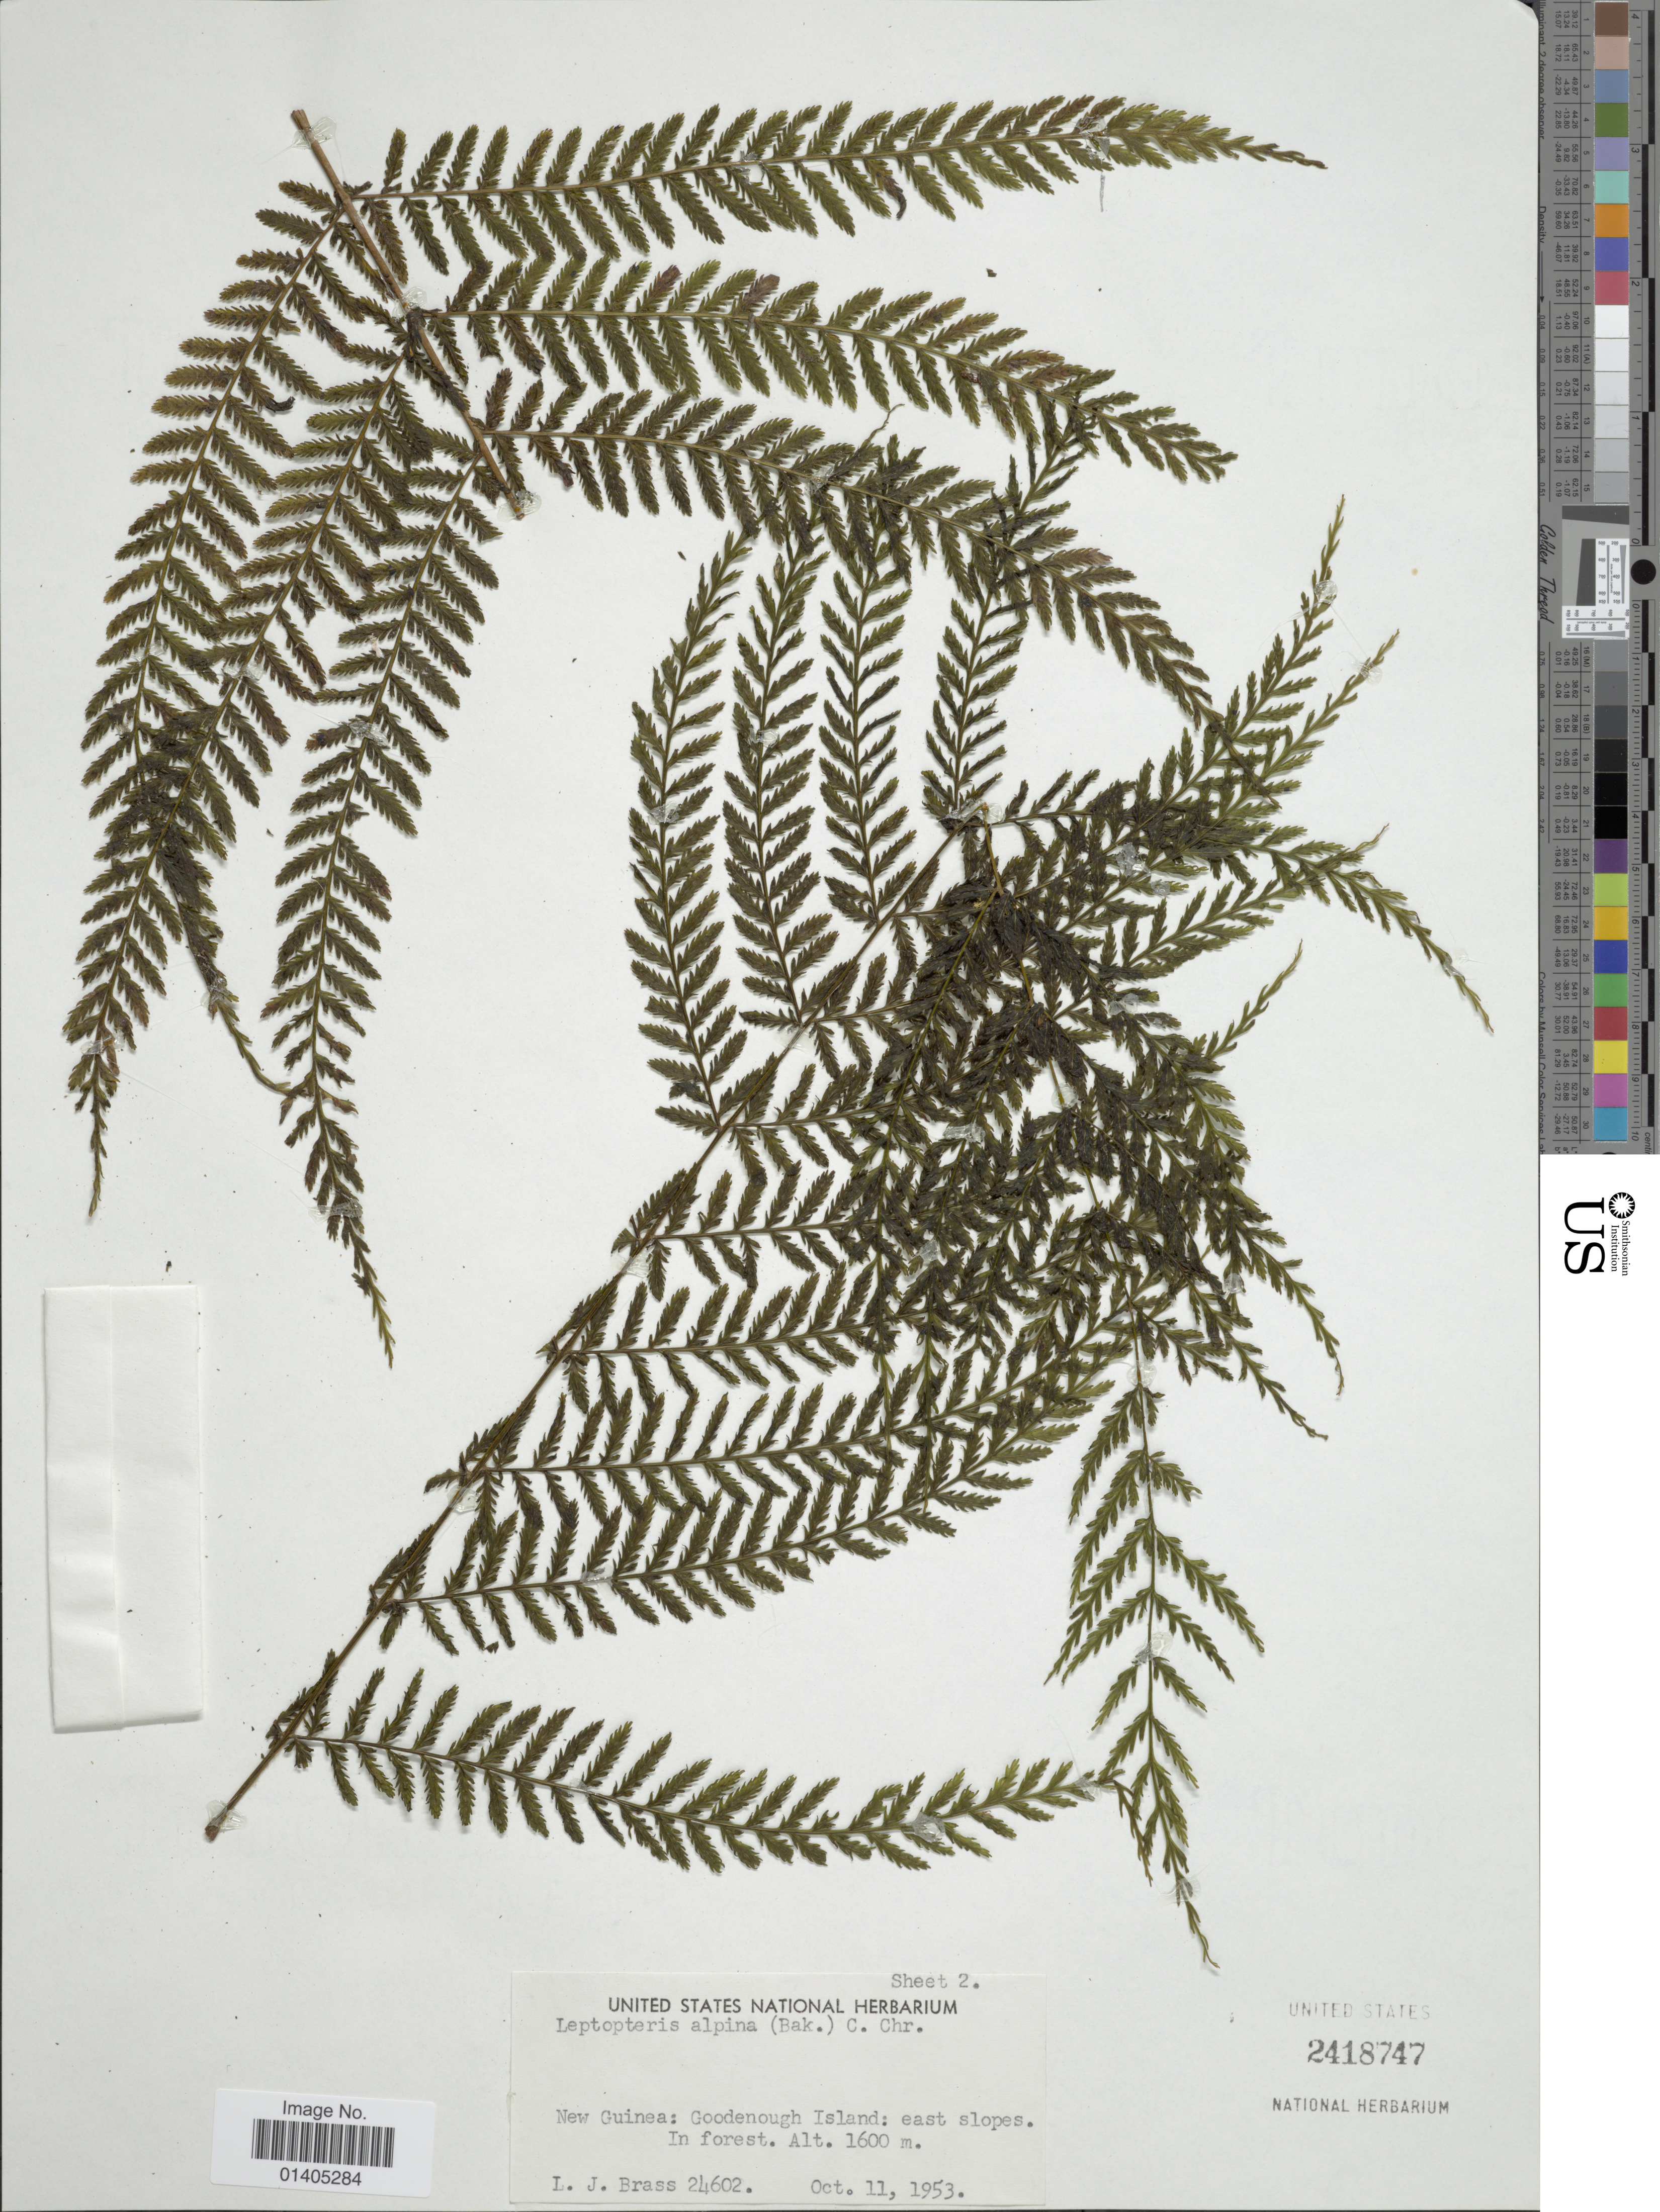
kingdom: Plantae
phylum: Tracheophyta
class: Polypodiopsida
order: Osmundales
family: Osmundaceae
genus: Leptopteris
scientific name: Leptopteris alpina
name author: (Baker) C. Chr.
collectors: L. J. Brass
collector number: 24602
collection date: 1953-10-11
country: Papua New Guinea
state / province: Milne Bay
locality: New Guinea: goodenough Island: east slopes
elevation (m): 1600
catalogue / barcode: US 2418747